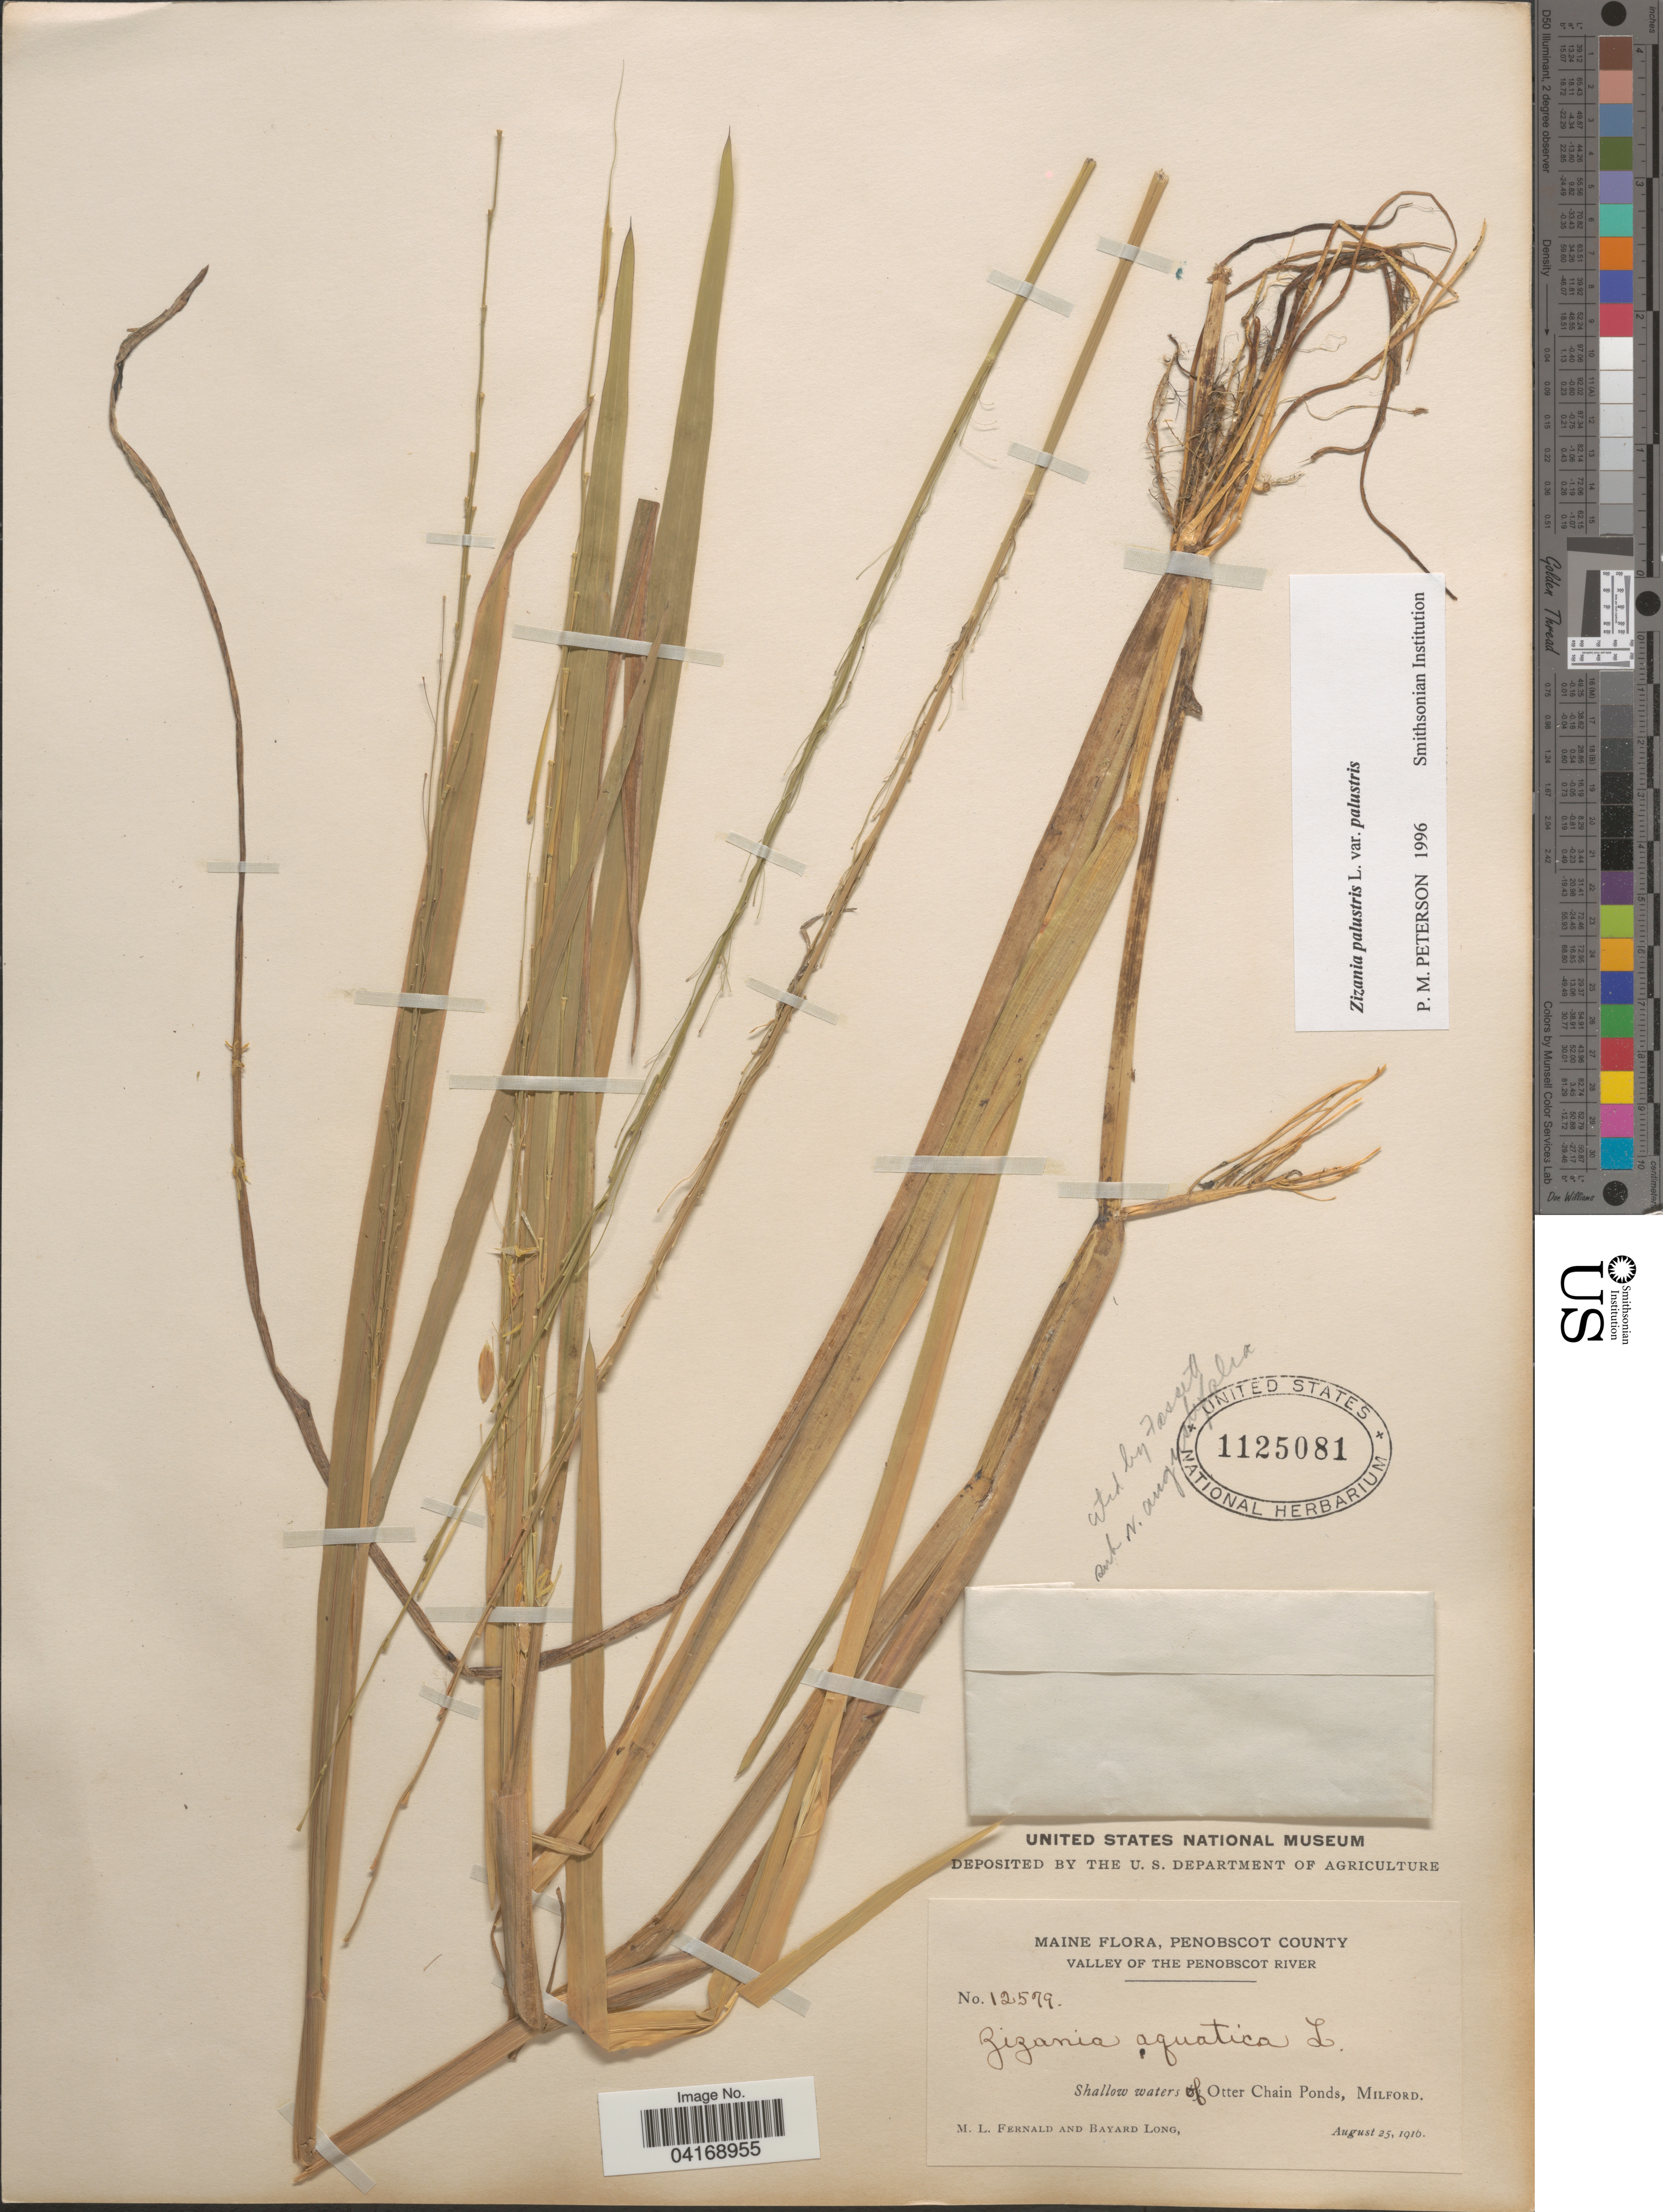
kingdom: Plantae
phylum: Tracheophyta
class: Liliopsida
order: Poales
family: Poaceae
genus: Zizania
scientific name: Zizania palustris var. palustris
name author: L.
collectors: M. L. Fernald & B. Long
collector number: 12579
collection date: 1910-08-25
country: United States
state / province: Maine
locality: Penobscot County. Valley of the Penobscot River. Shallow waters of Otter Chain Ponds, Milford.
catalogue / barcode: US 1125081